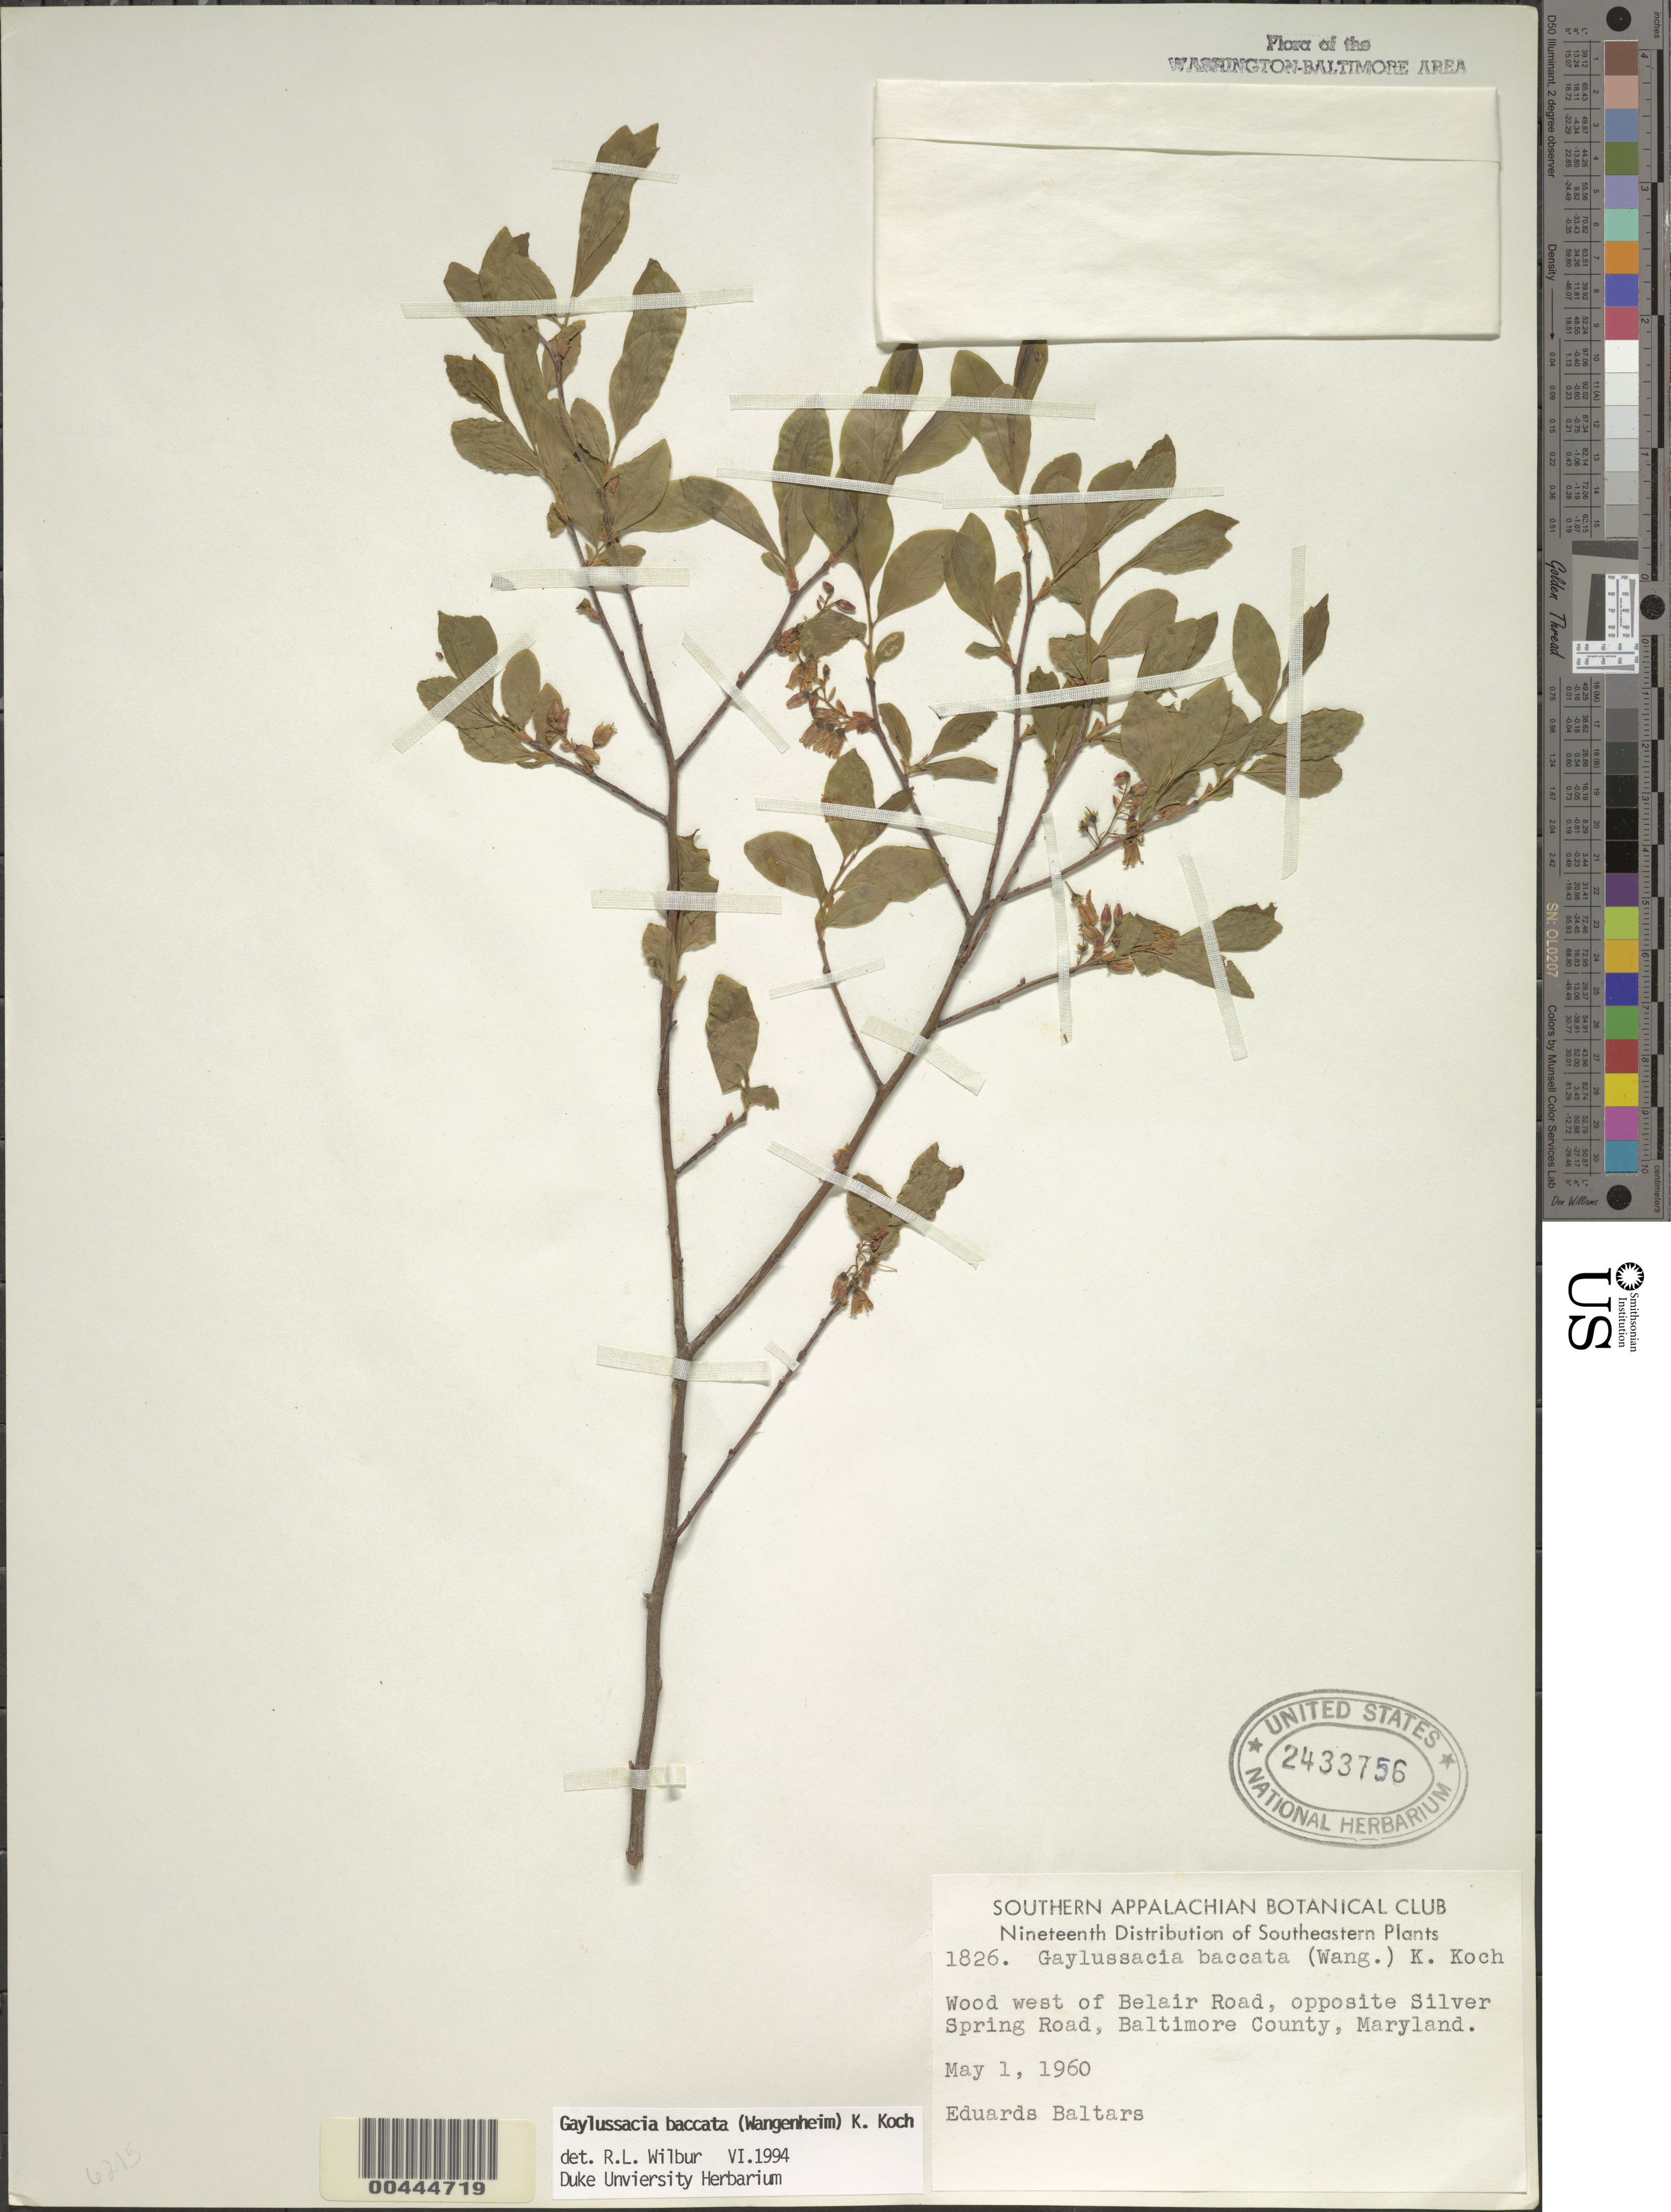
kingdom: Plantae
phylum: Tracheophyta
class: Magnoliopsida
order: Ericales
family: Ericaceae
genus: Gaylussacia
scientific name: Gaylussacia baccata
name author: (Wangenh.) K. Koch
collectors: E. Baltars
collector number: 1826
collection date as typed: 01 May 1960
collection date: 1960-05-01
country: United States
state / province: Maryland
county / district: Baltimore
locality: W of Belair Road, opposite Silver Spring Road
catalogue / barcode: US 2433756